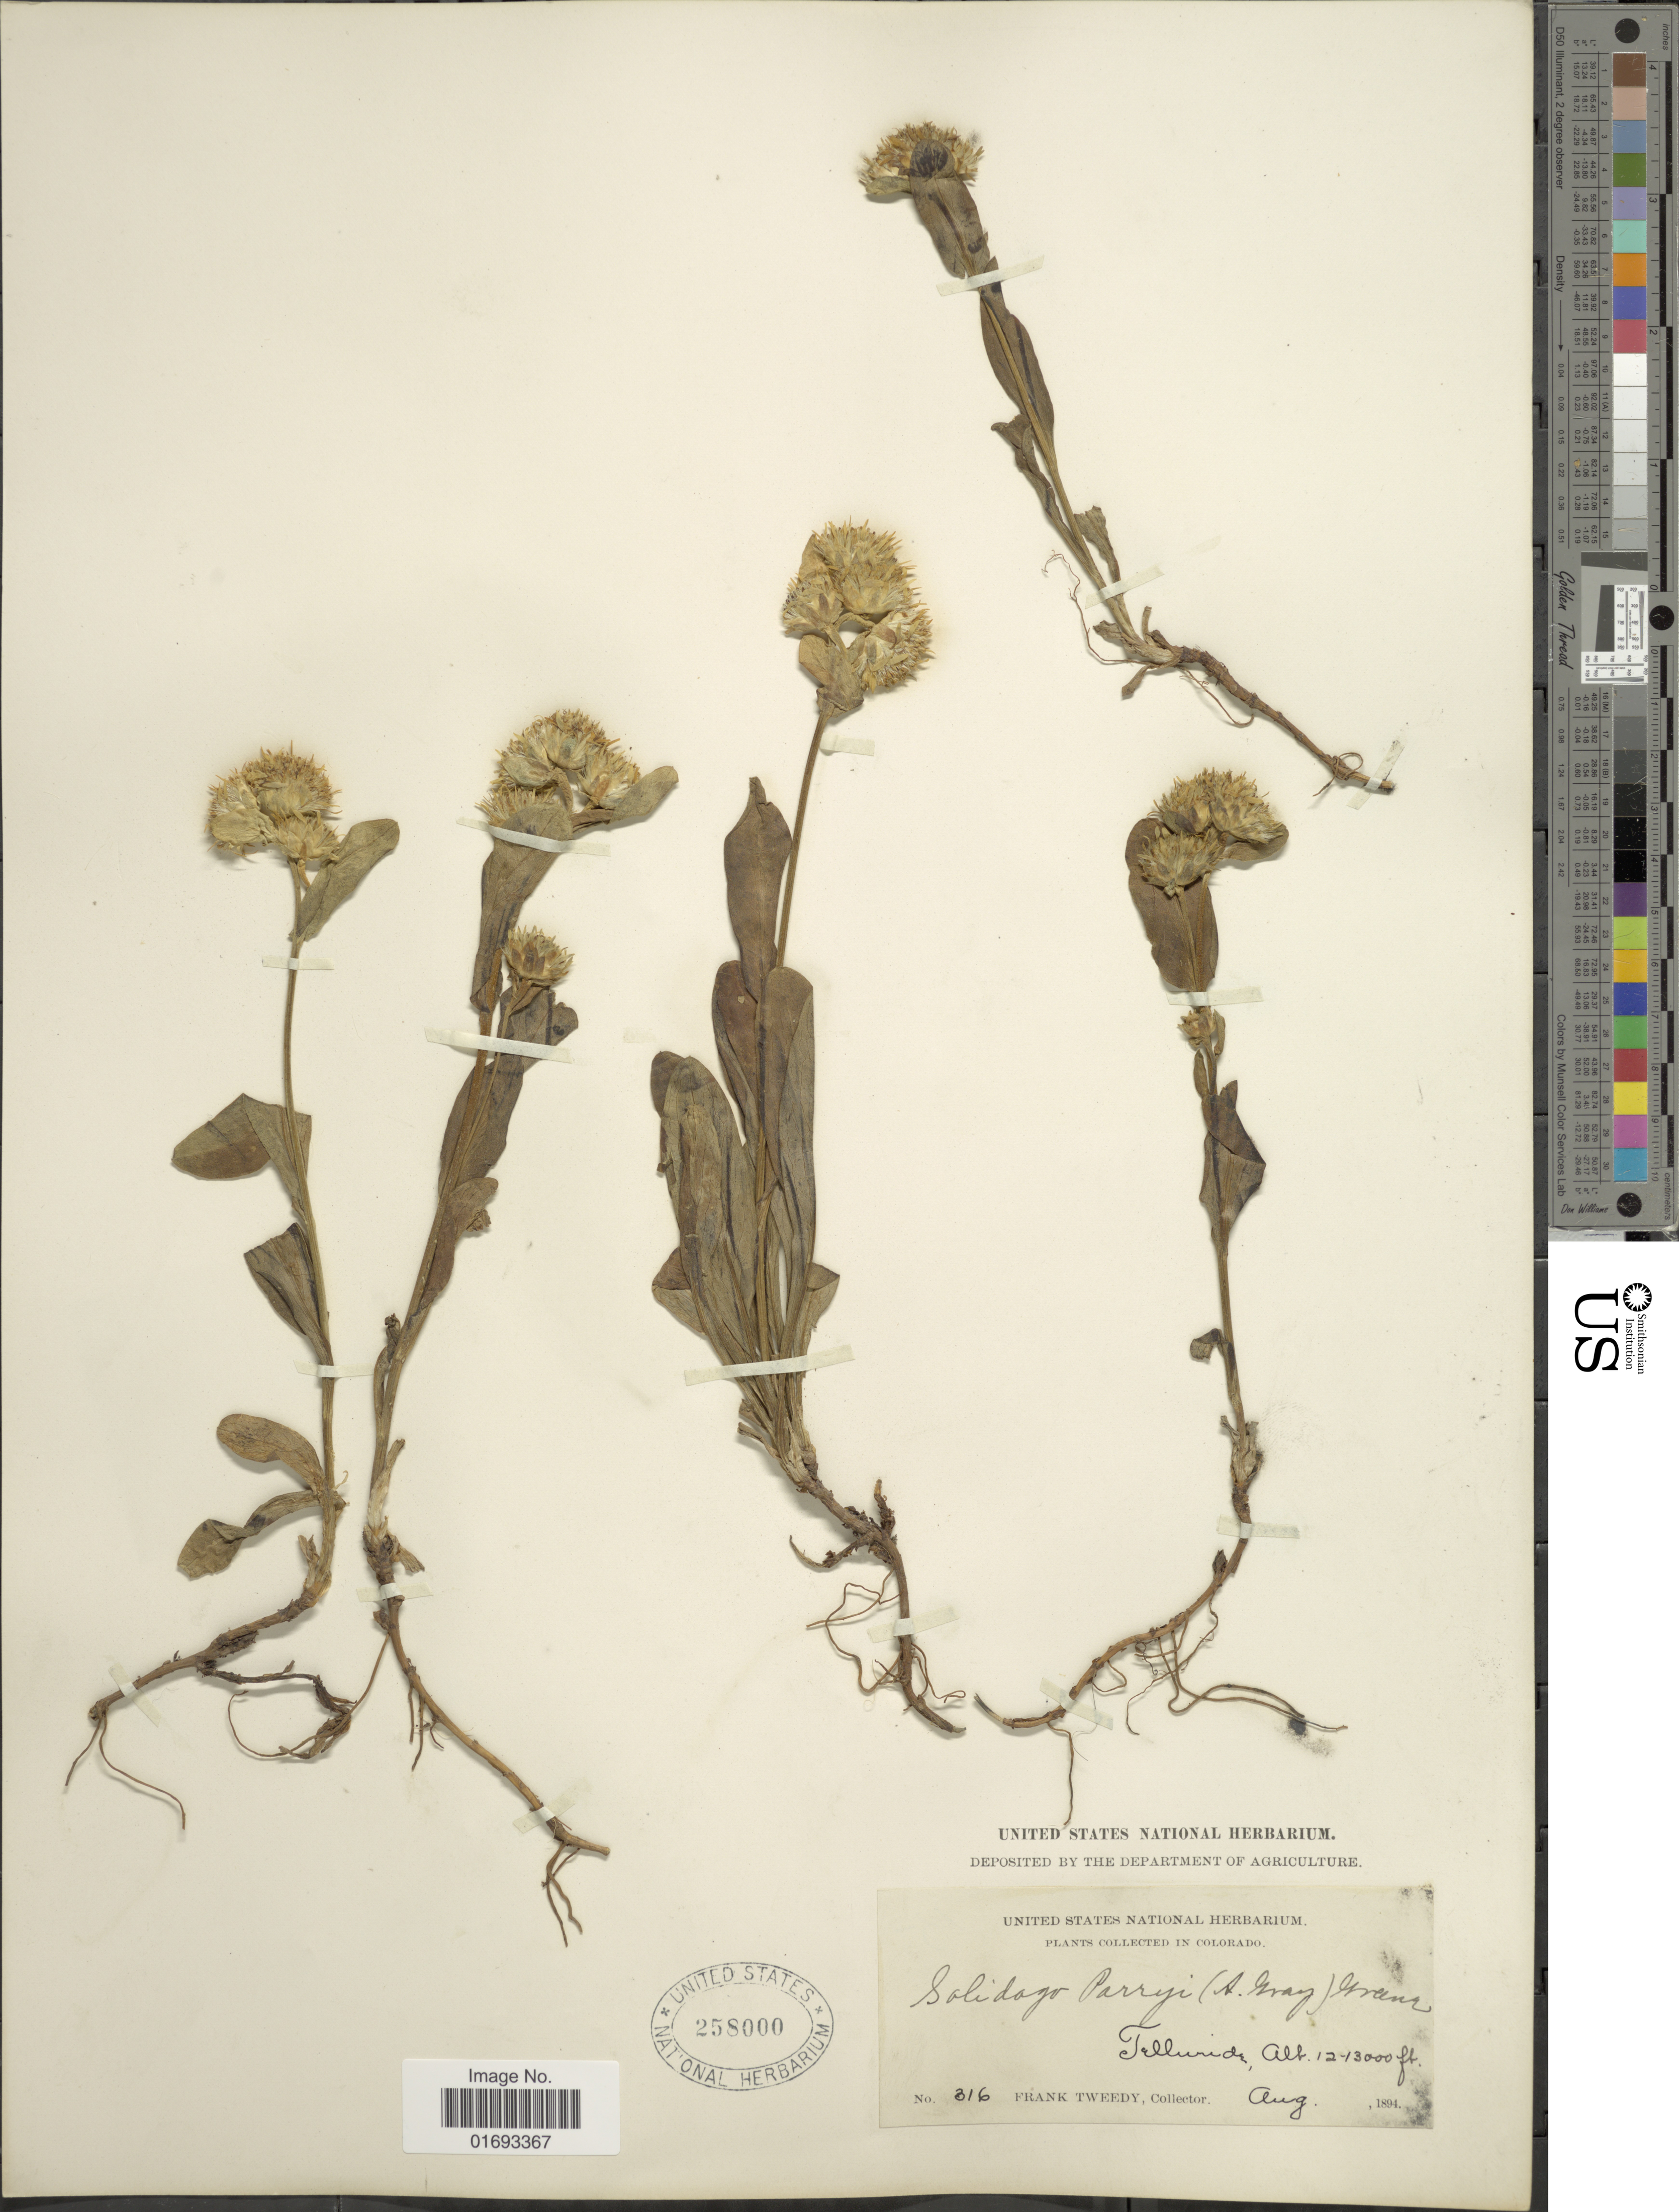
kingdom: Plantae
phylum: Tracheophyta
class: Magnoliopsida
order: Asterales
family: Asteraceae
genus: Oreochrysum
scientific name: Oreochrysum parryi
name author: (A. Gray) Rydb.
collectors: F. Tweedy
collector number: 316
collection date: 1894-08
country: United States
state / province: Colorado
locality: Telluride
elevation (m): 3658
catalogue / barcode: US 258000